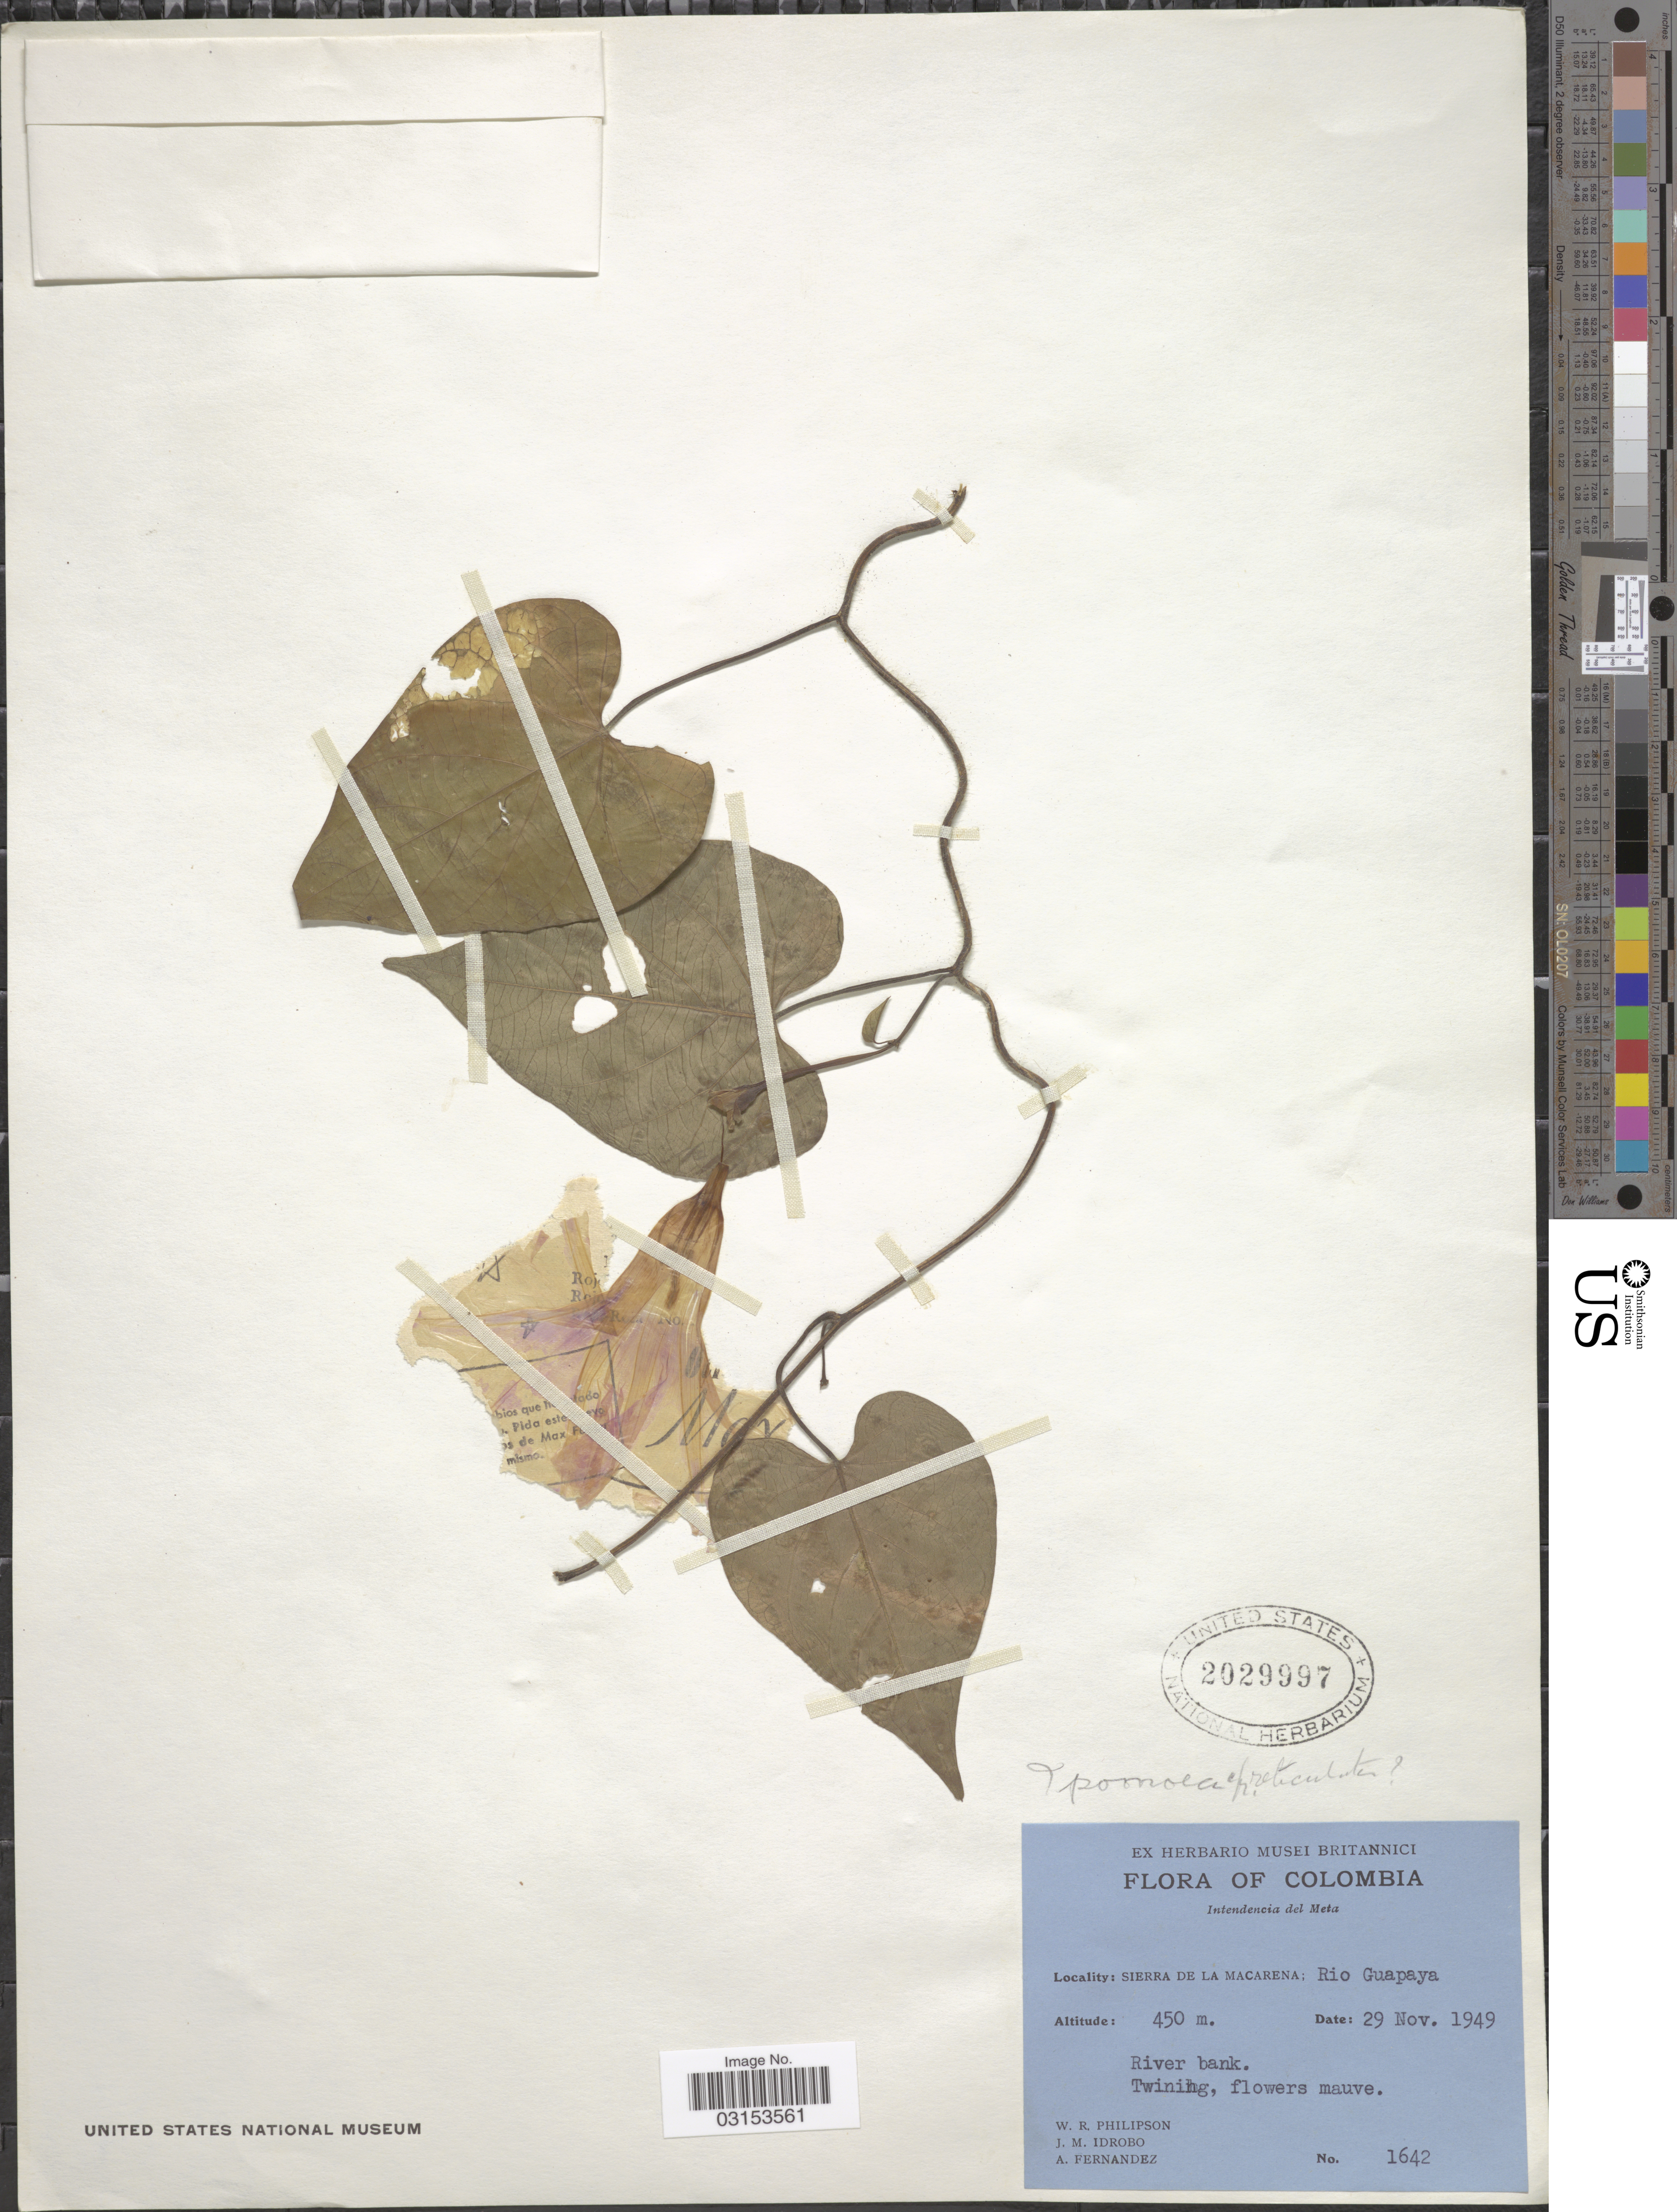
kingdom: Plantae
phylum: Tracheophyta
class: Magnoliopsida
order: Solanales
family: Convolvulaceae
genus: Ipomoea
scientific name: Ipomoea tiliacea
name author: (Willd.) Choisy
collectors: W. R. Philipson, J. M. Idrobo & A. Fernandez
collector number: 1642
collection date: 1949-11-29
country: Colombia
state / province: Meta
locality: Intendencia del Meta. Sierra de La Macarena; Rio Guapaya. River bank.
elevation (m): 450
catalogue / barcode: US 2029997